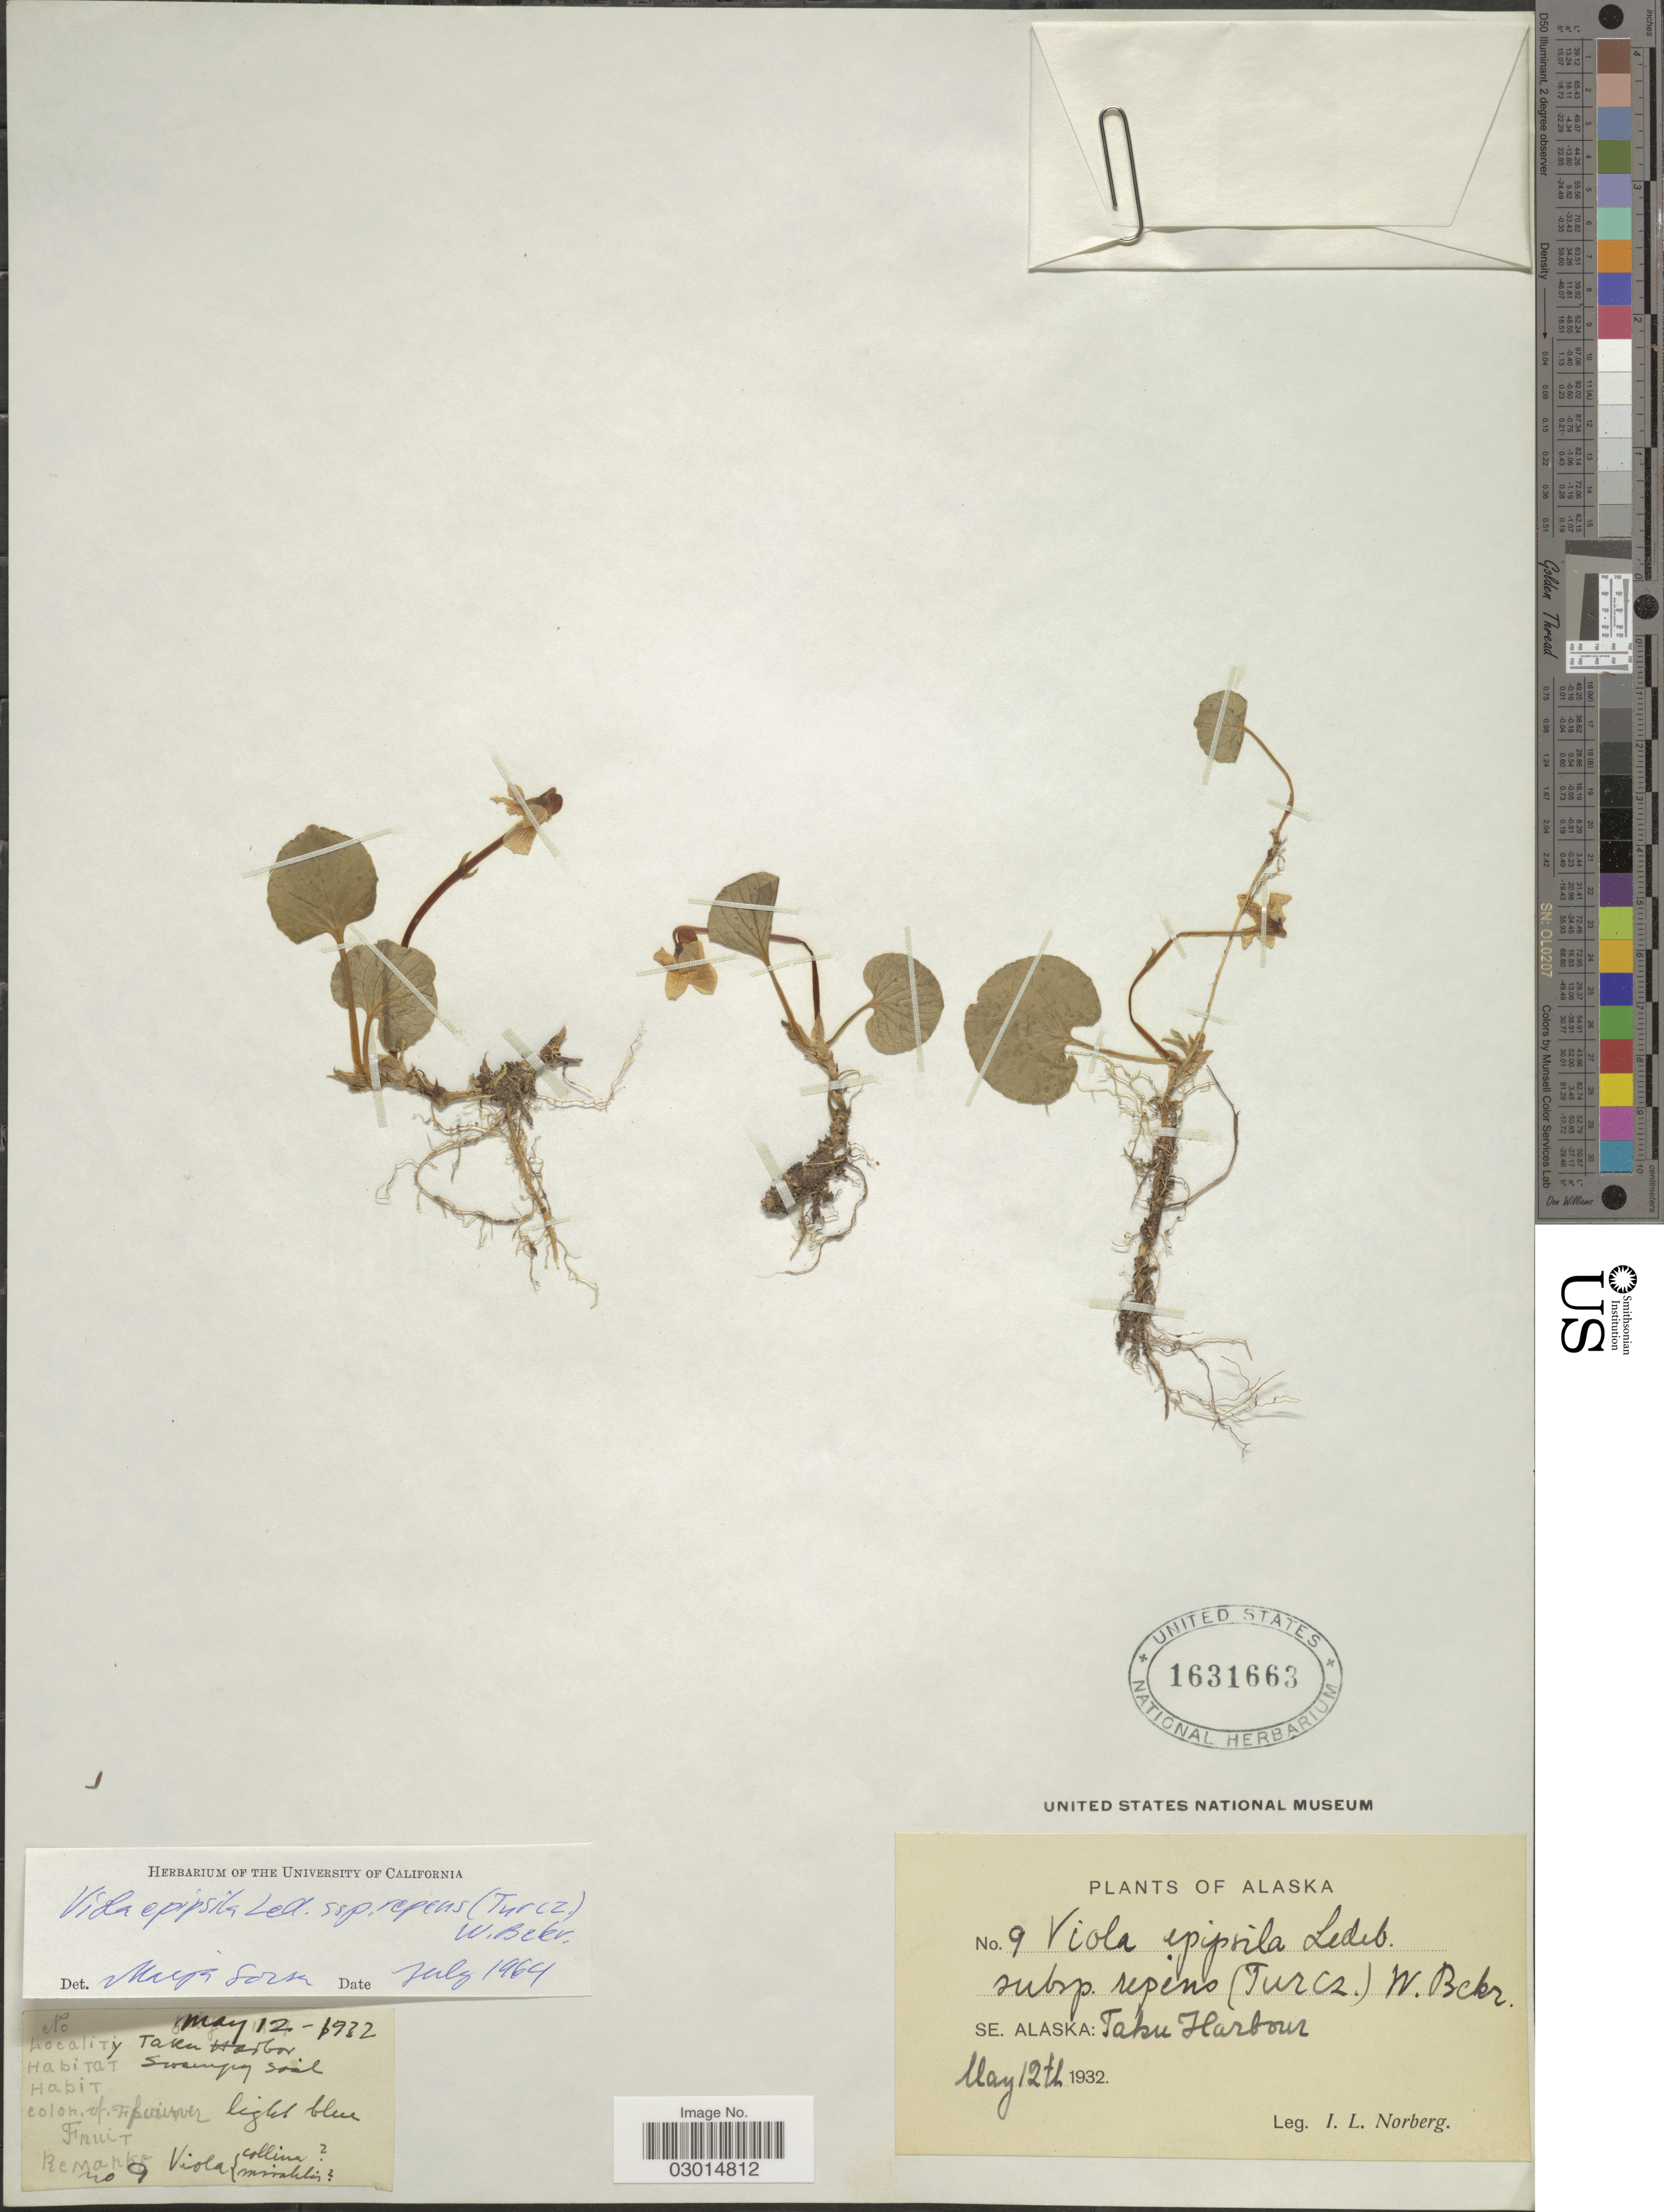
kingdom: Plantae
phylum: Tracheophyta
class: Magnoliopsida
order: Malpighiales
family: Violaceae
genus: Viola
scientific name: Viola epipsila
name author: Ledeb.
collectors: I. Norberg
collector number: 9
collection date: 1932-05-12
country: United States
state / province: Alaska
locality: SE. Alaska: Taku Harbour.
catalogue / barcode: US 1631663